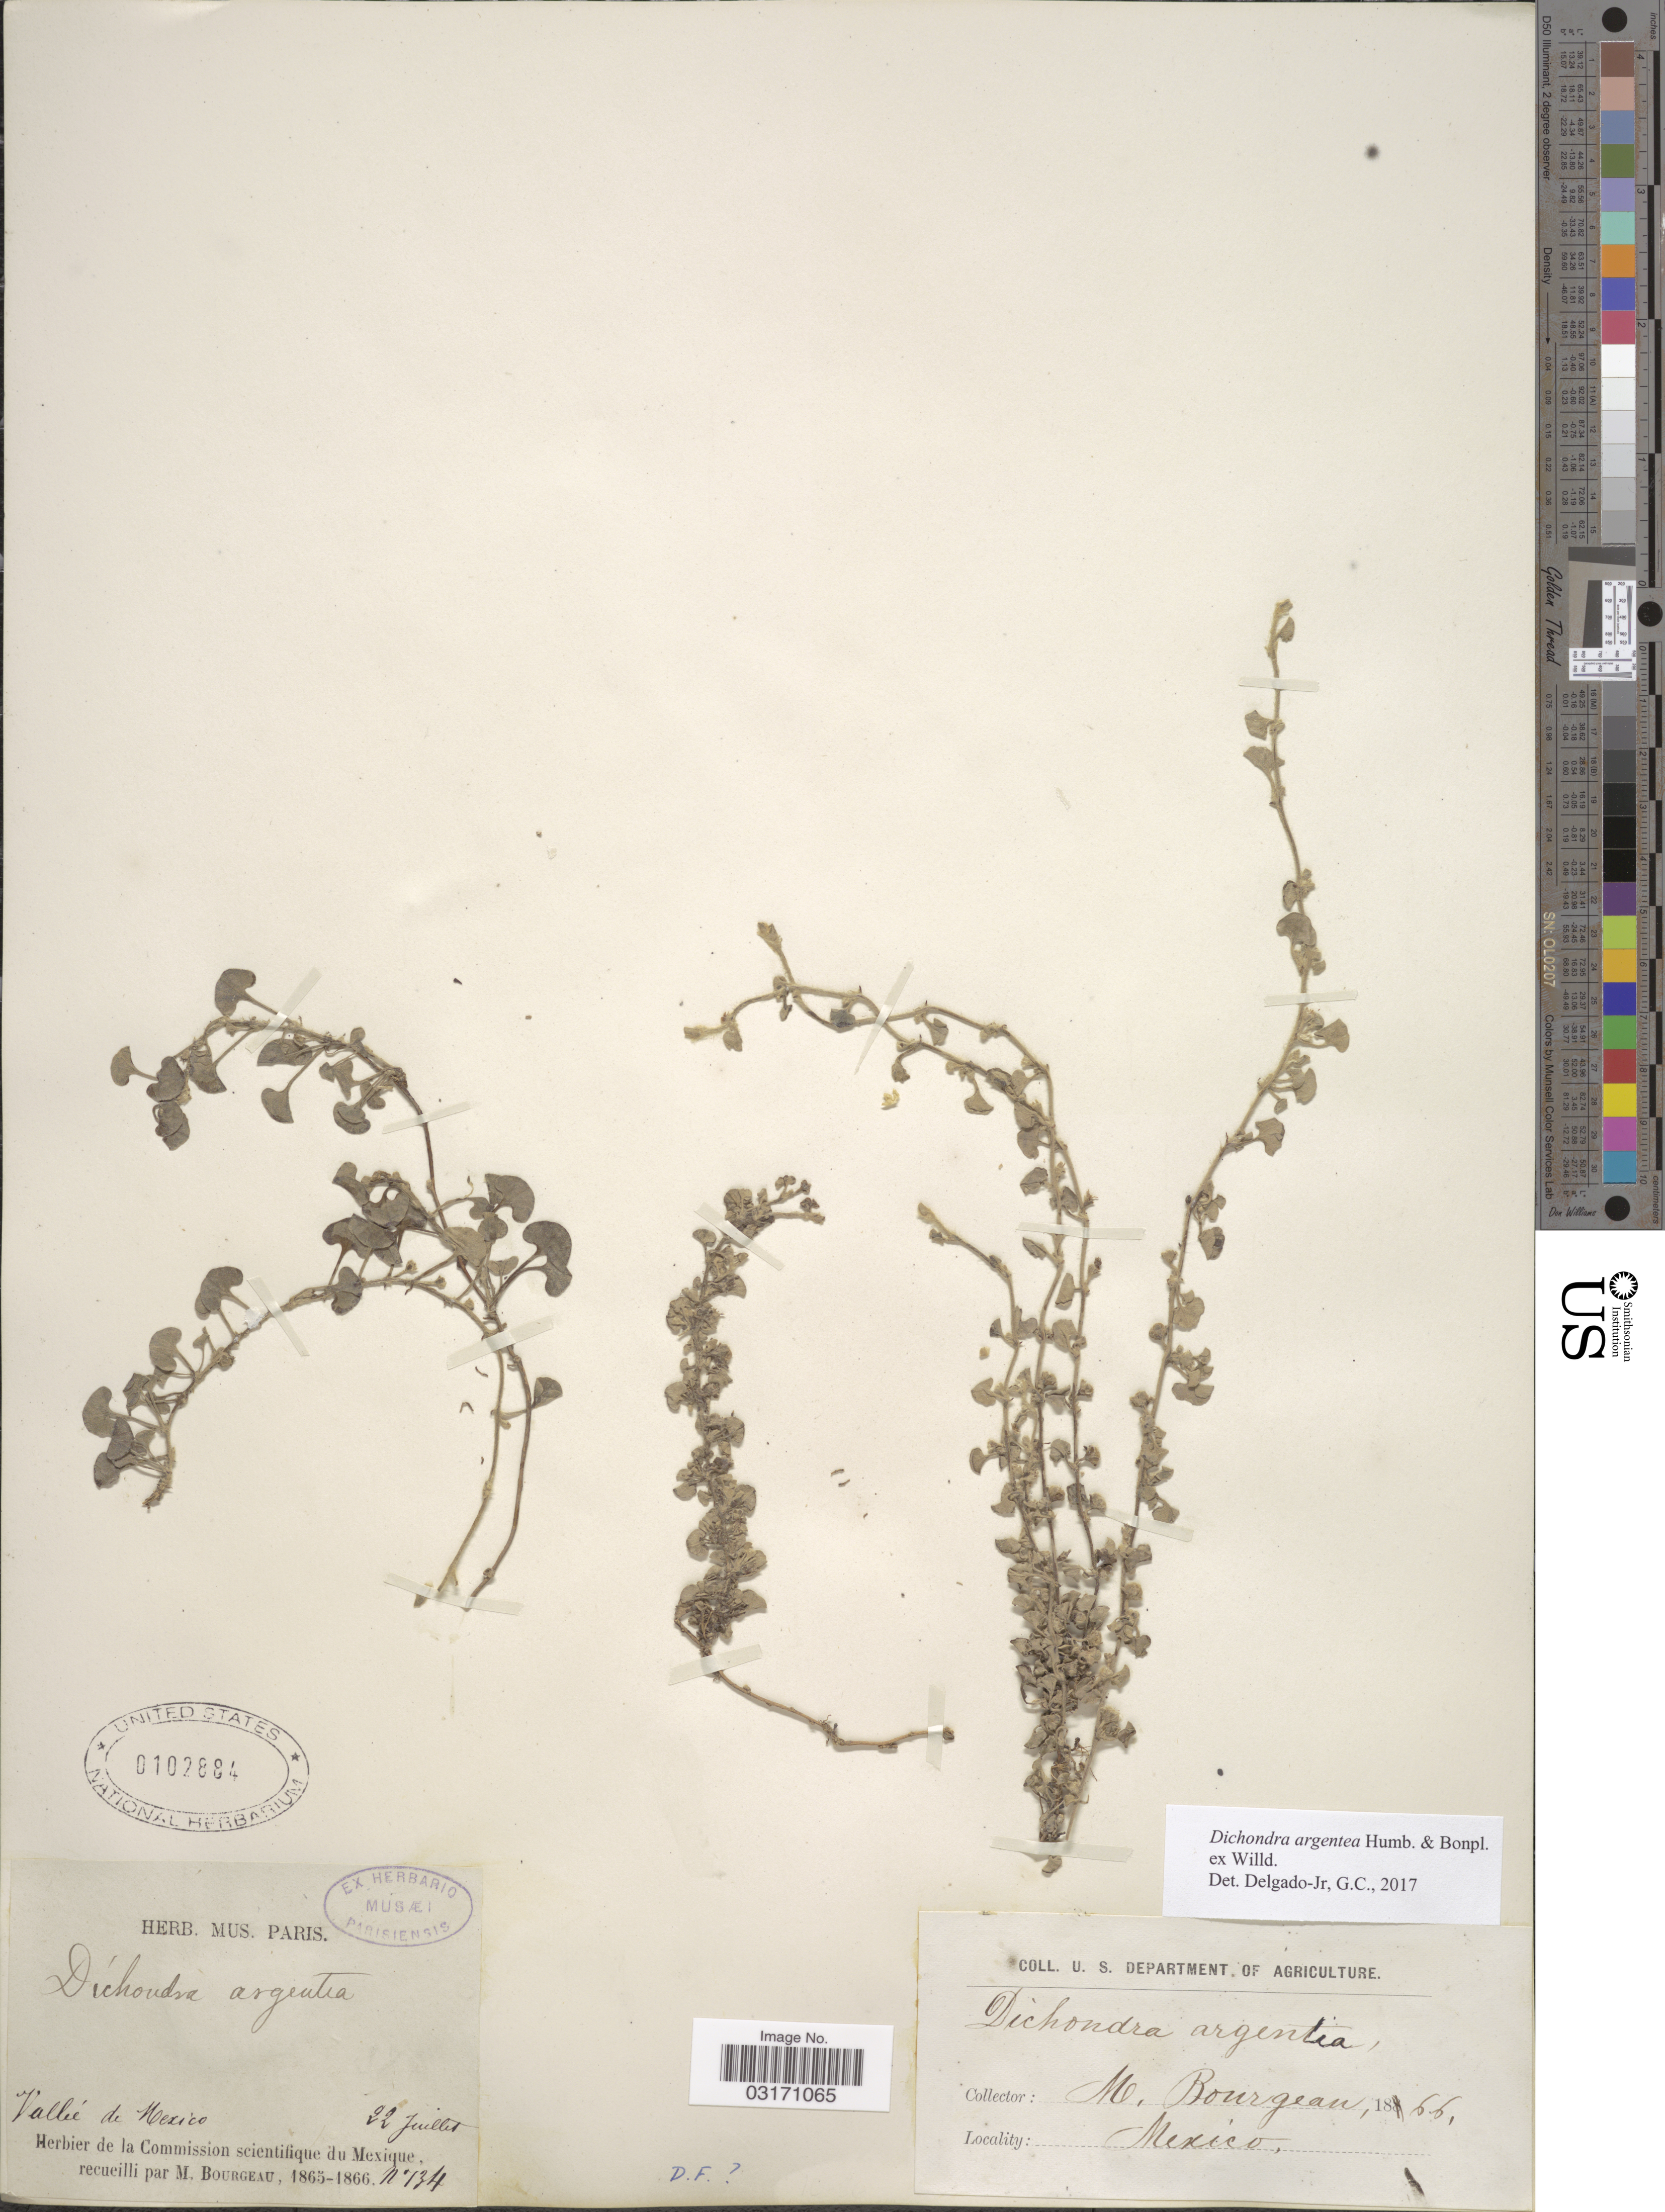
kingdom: Plantae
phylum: Tracheophyta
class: Magnoliopsida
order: Solanales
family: Convolvulaceae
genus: Dichondra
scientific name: Dichondra argentea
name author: Humb. & Bonpl. ex Willd.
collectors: M. Bourgeau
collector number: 134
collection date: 1865-07-22/1866-07-22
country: Mexico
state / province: Distrito Federal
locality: Vallée de Mexico.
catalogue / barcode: US 102884